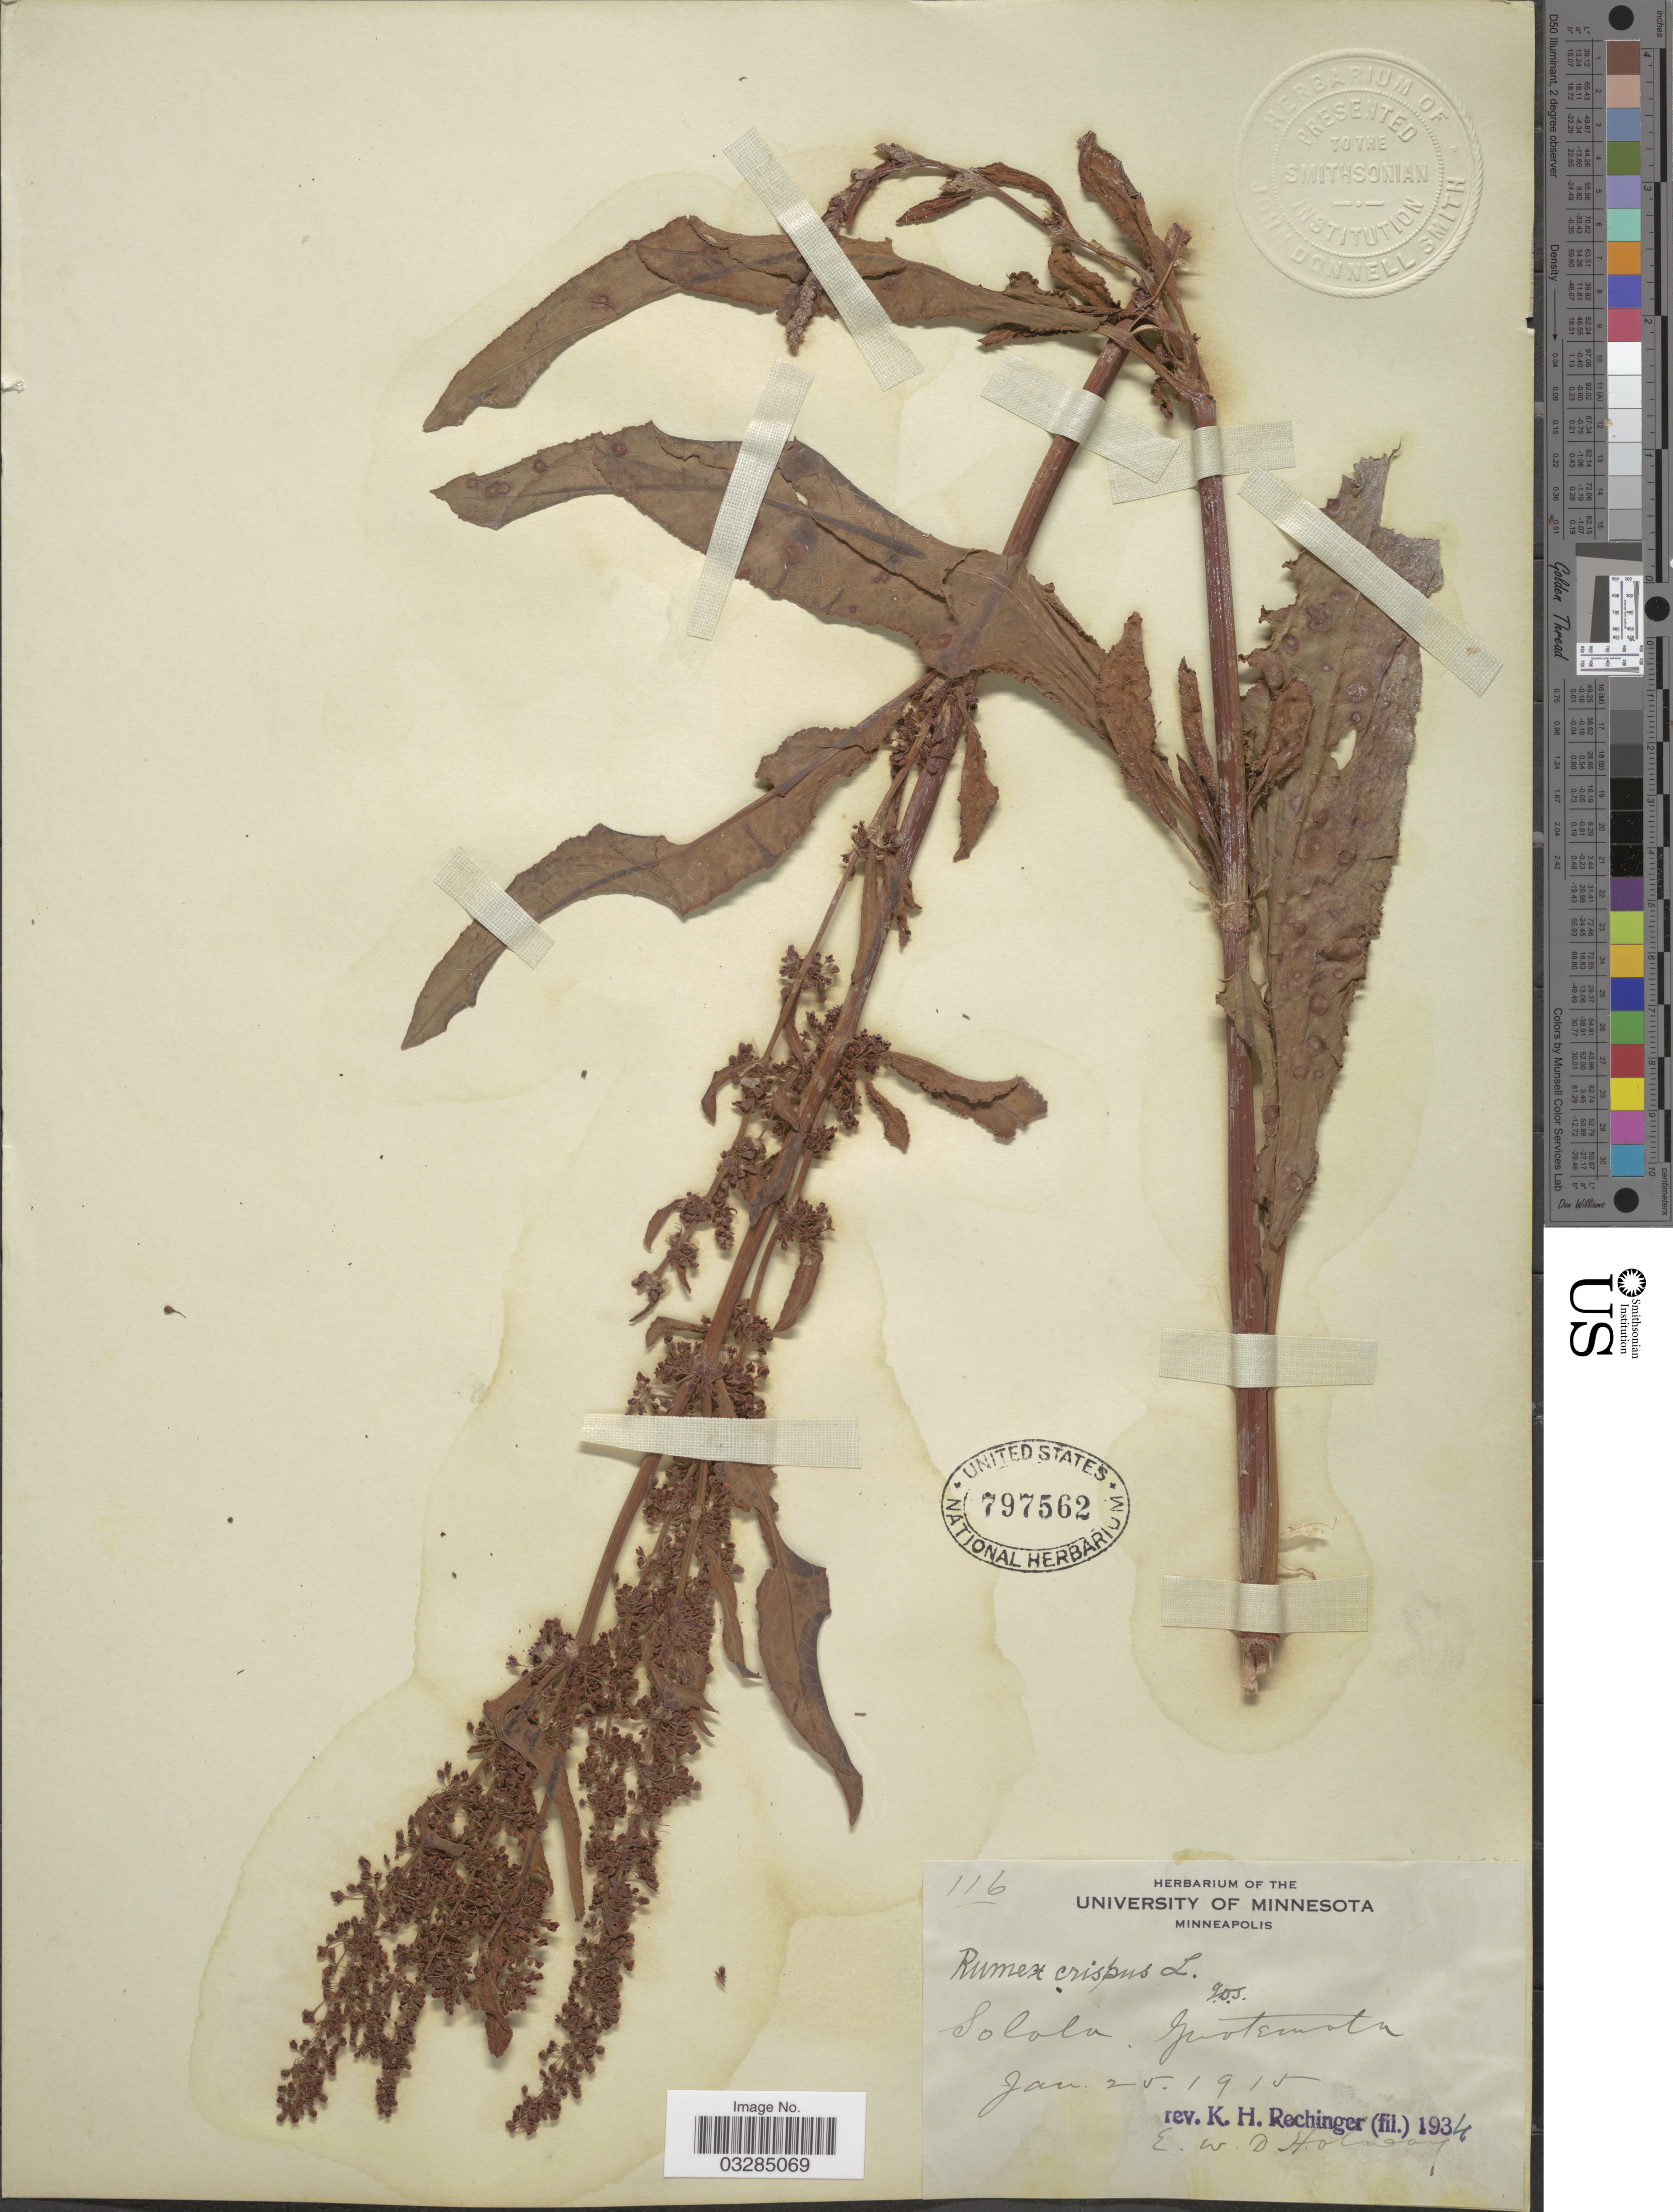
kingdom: Plantae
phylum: Tracheophyta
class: Magnoliopsida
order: Caryophyllales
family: Polygonaceae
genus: Rumex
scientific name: Rumex crispus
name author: L.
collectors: E. W. D. Holway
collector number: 116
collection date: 1915-01-25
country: Guatemala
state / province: Sololá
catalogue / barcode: US 797562